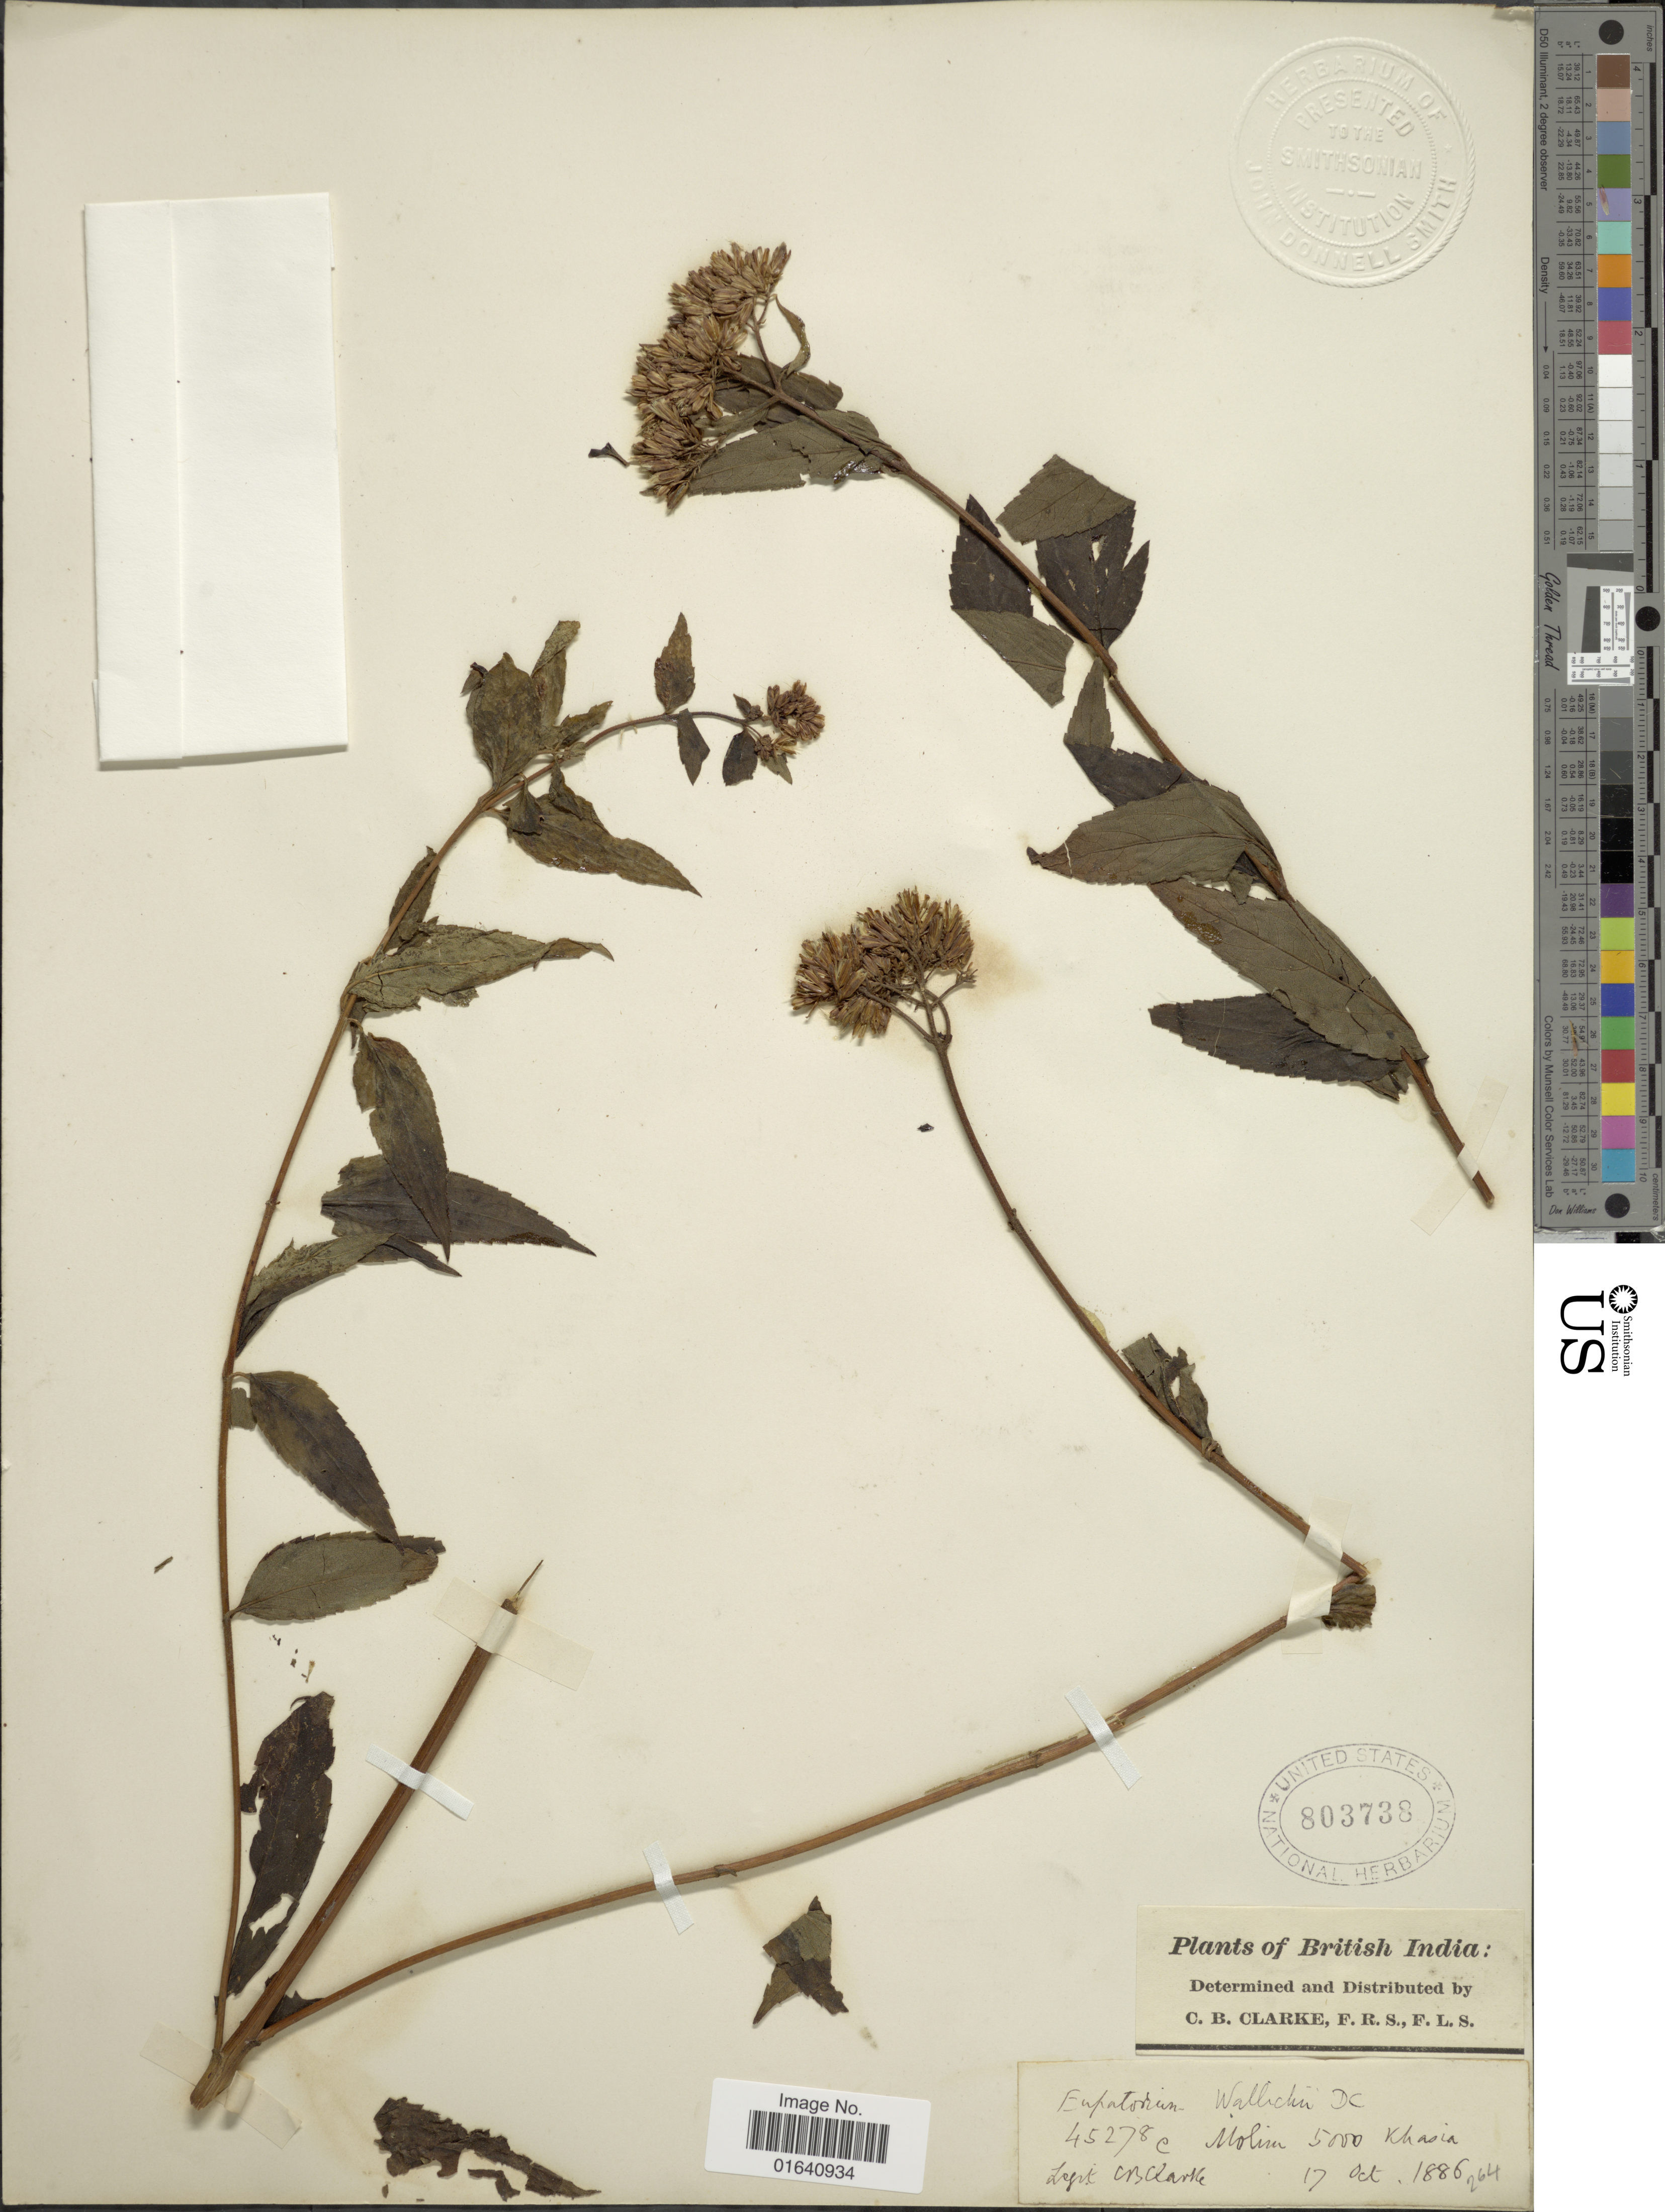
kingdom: Plantae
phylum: Tracheophyta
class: Magnoliopsida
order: Asterales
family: Asteraceae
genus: Eupatorium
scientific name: Eupatorium wallichii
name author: DC.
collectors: C. B. Clarke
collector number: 45278c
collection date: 1886-10-17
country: India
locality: British India, Molim, Khasia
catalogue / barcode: US 803738